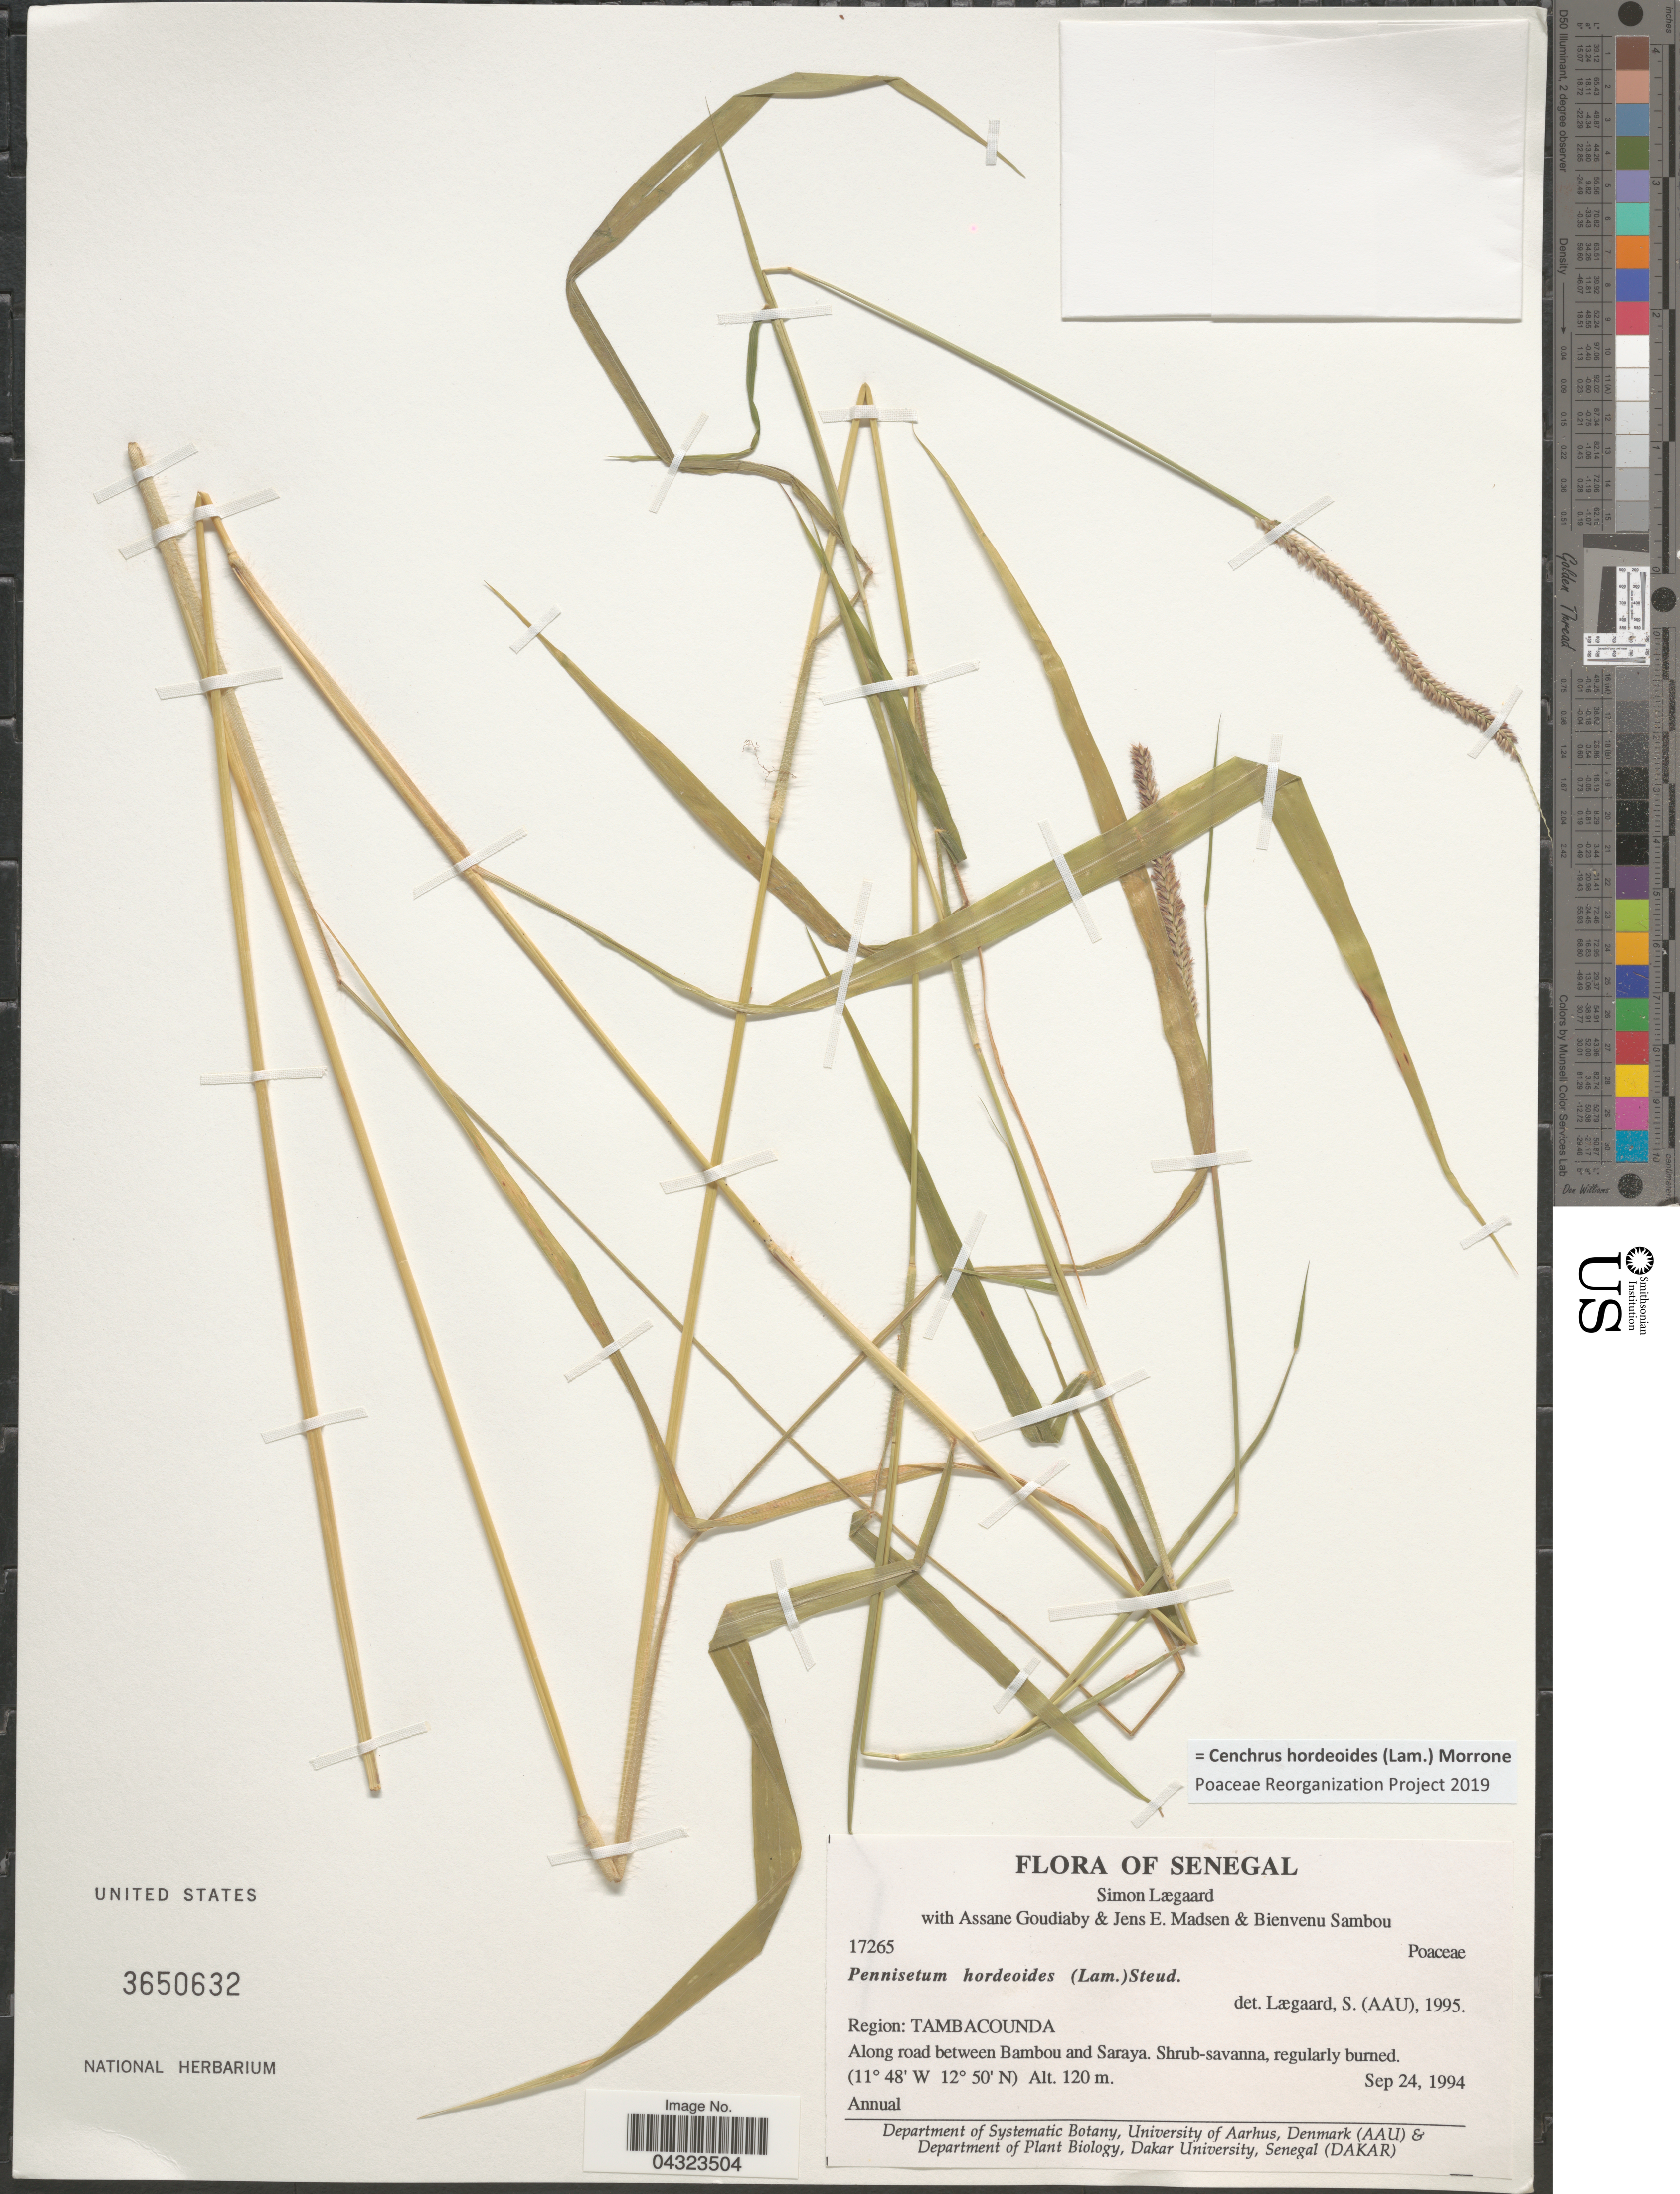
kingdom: Plantae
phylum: Tracheophyta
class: Liliopsida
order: Poales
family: Poaceae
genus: Cenchrus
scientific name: Cenchrus hordeoides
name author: (Lam.) Morrone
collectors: S. Lægaard, A. Goudiaby, J. E. Madsen & B. Sambou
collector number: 17265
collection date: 1994-09-24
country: Senegal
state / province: Tambacounda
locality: Region: Tambacounda. Along road between Bambou and Saraya.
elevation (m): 120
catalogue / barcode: US 3650632